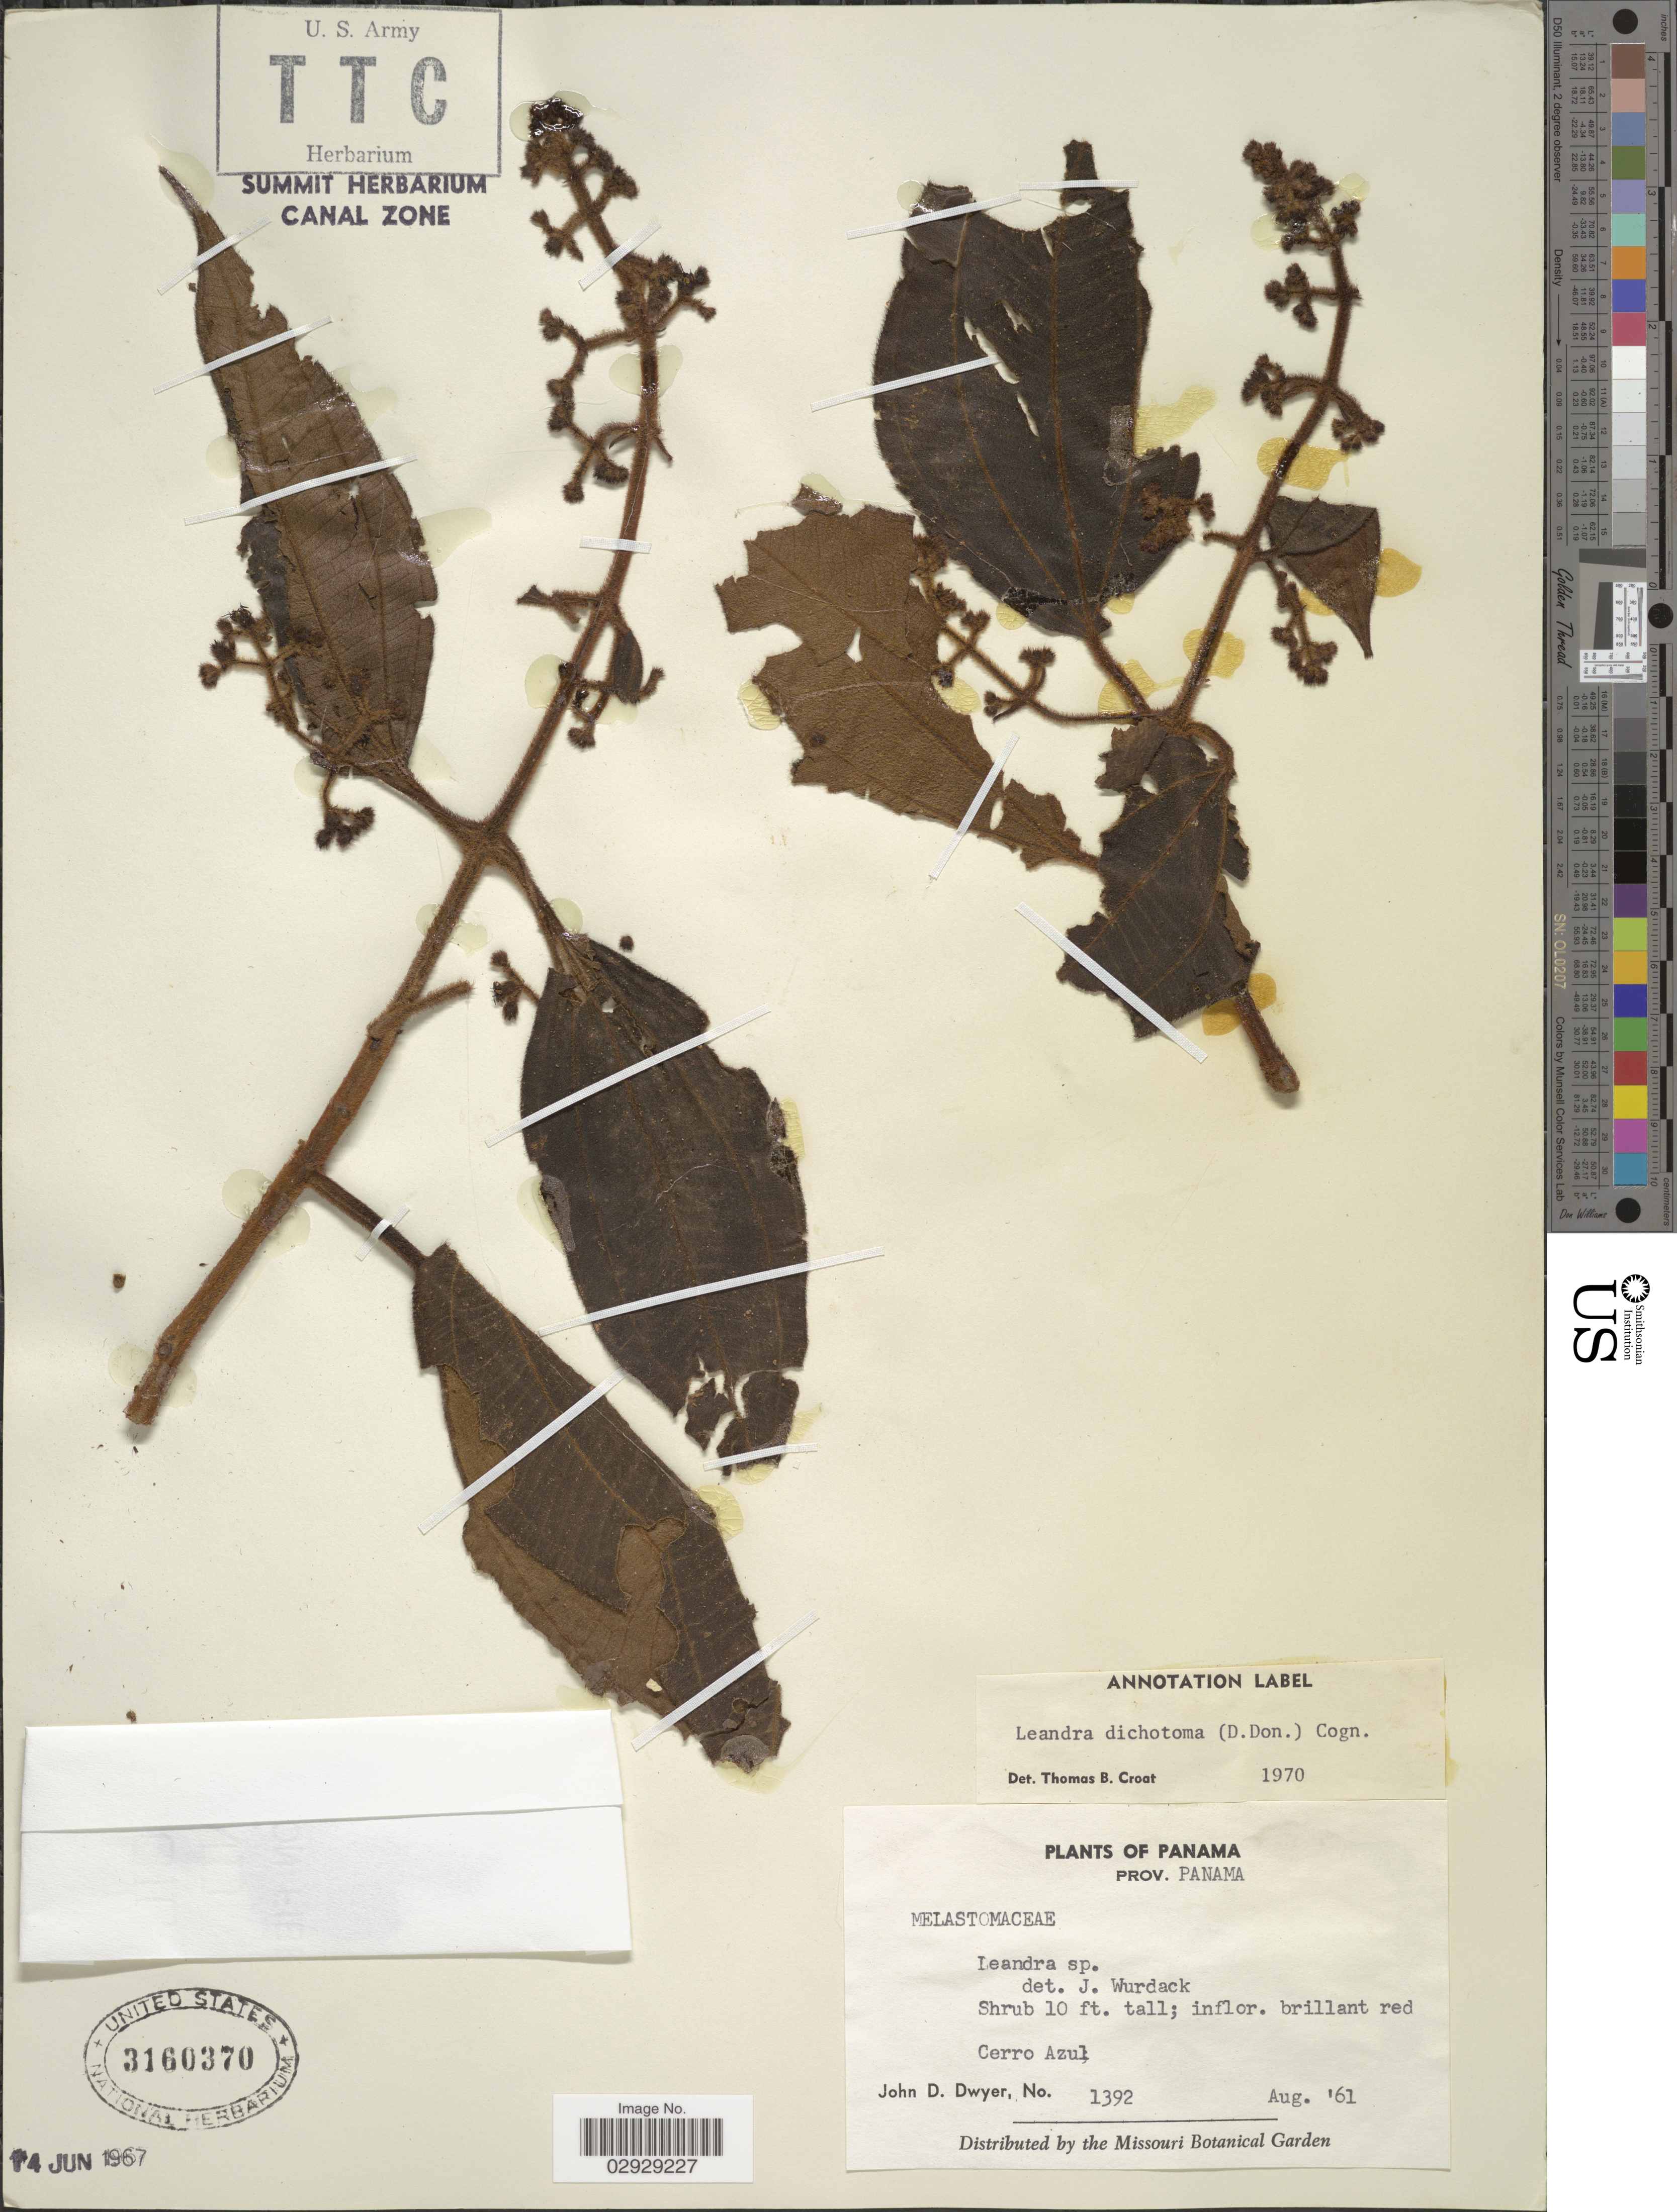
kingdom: Plantae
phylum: Tracheophyta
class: Magnoliopsida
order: Myrtales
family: Melastomataceae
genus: Leandra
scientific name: Leandra granatensis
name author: Gleason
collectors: J. D. Dwyer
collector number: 1392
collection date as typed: Transcribed d/m/y: /8/61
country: Panama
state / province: Panamá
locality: Cerro Azul.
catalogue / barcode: US 3160370